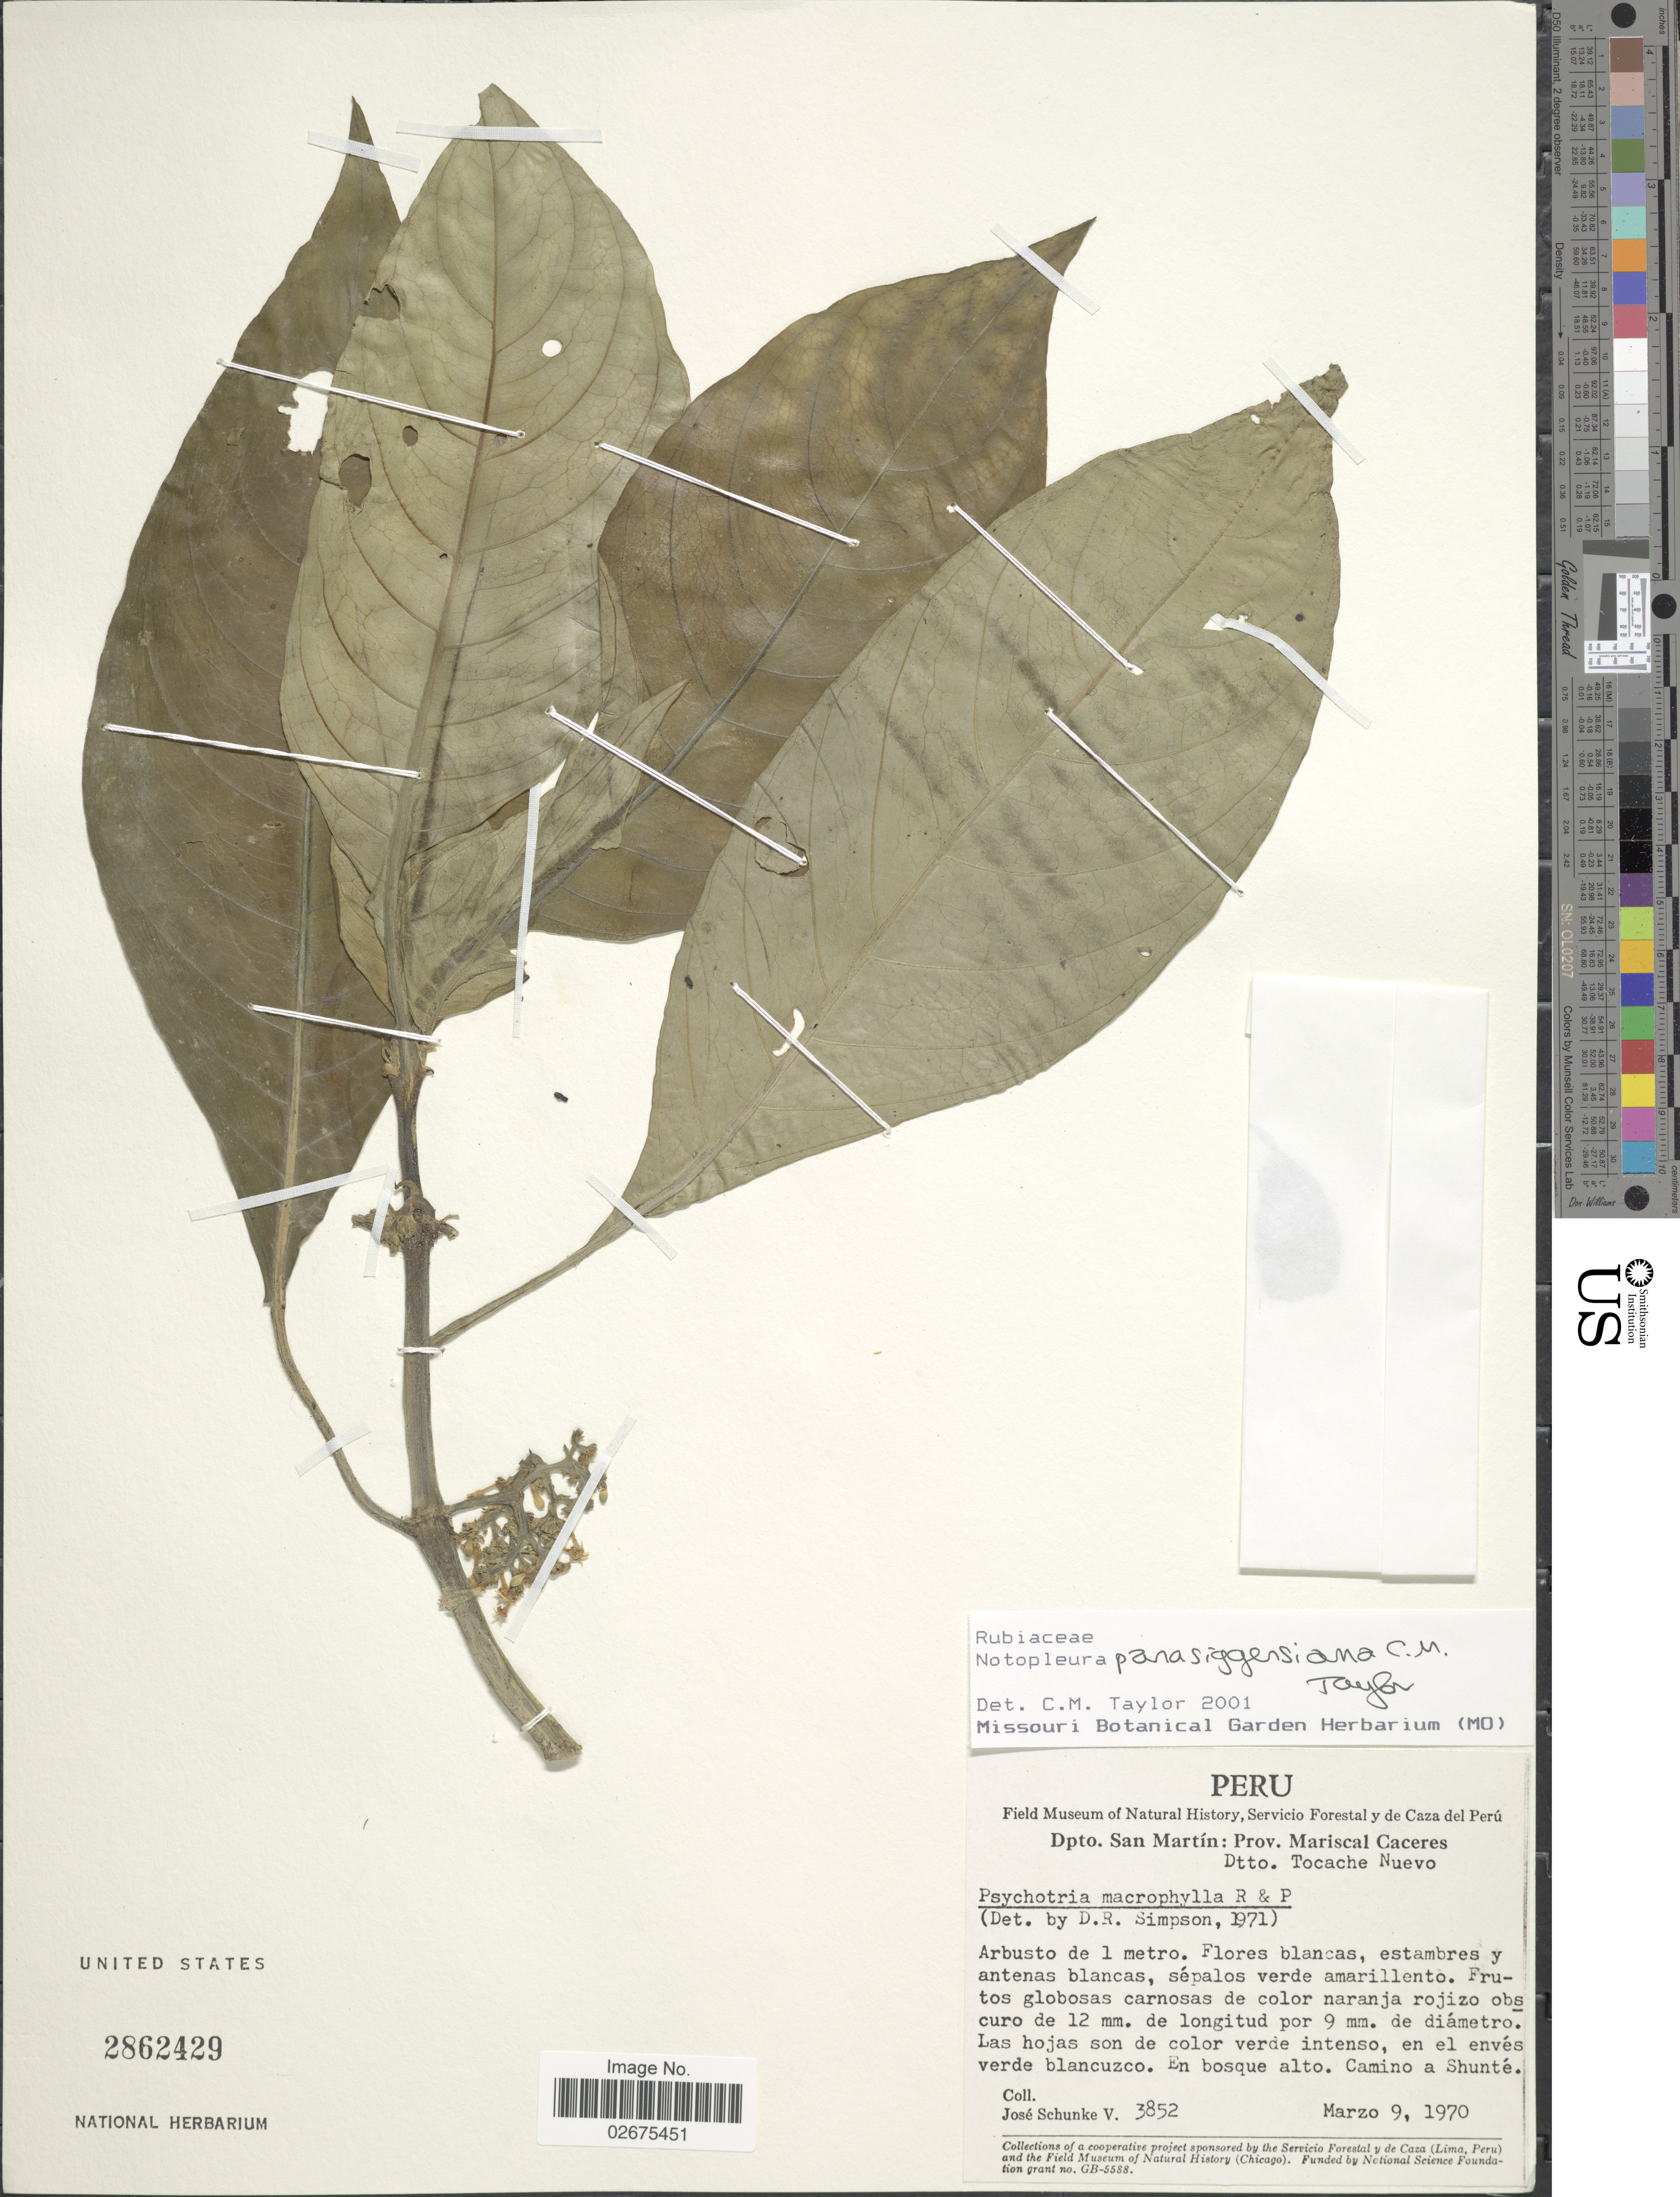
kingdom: Plantae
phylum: Tracheophyta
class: Magnoliopsida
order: Gentianales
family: Rubiaceae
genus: Notopleura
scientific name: Notopleura parasiggersiana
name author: C.M. Taylor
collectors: J. Schunke Vigo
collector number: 3852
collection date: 1970-03-09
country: Peru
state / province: San Martín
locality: Prov. Mariscal Caceres. Dtto. Tocache Nuevo. Camino a Shunte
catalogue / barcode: US 2862429